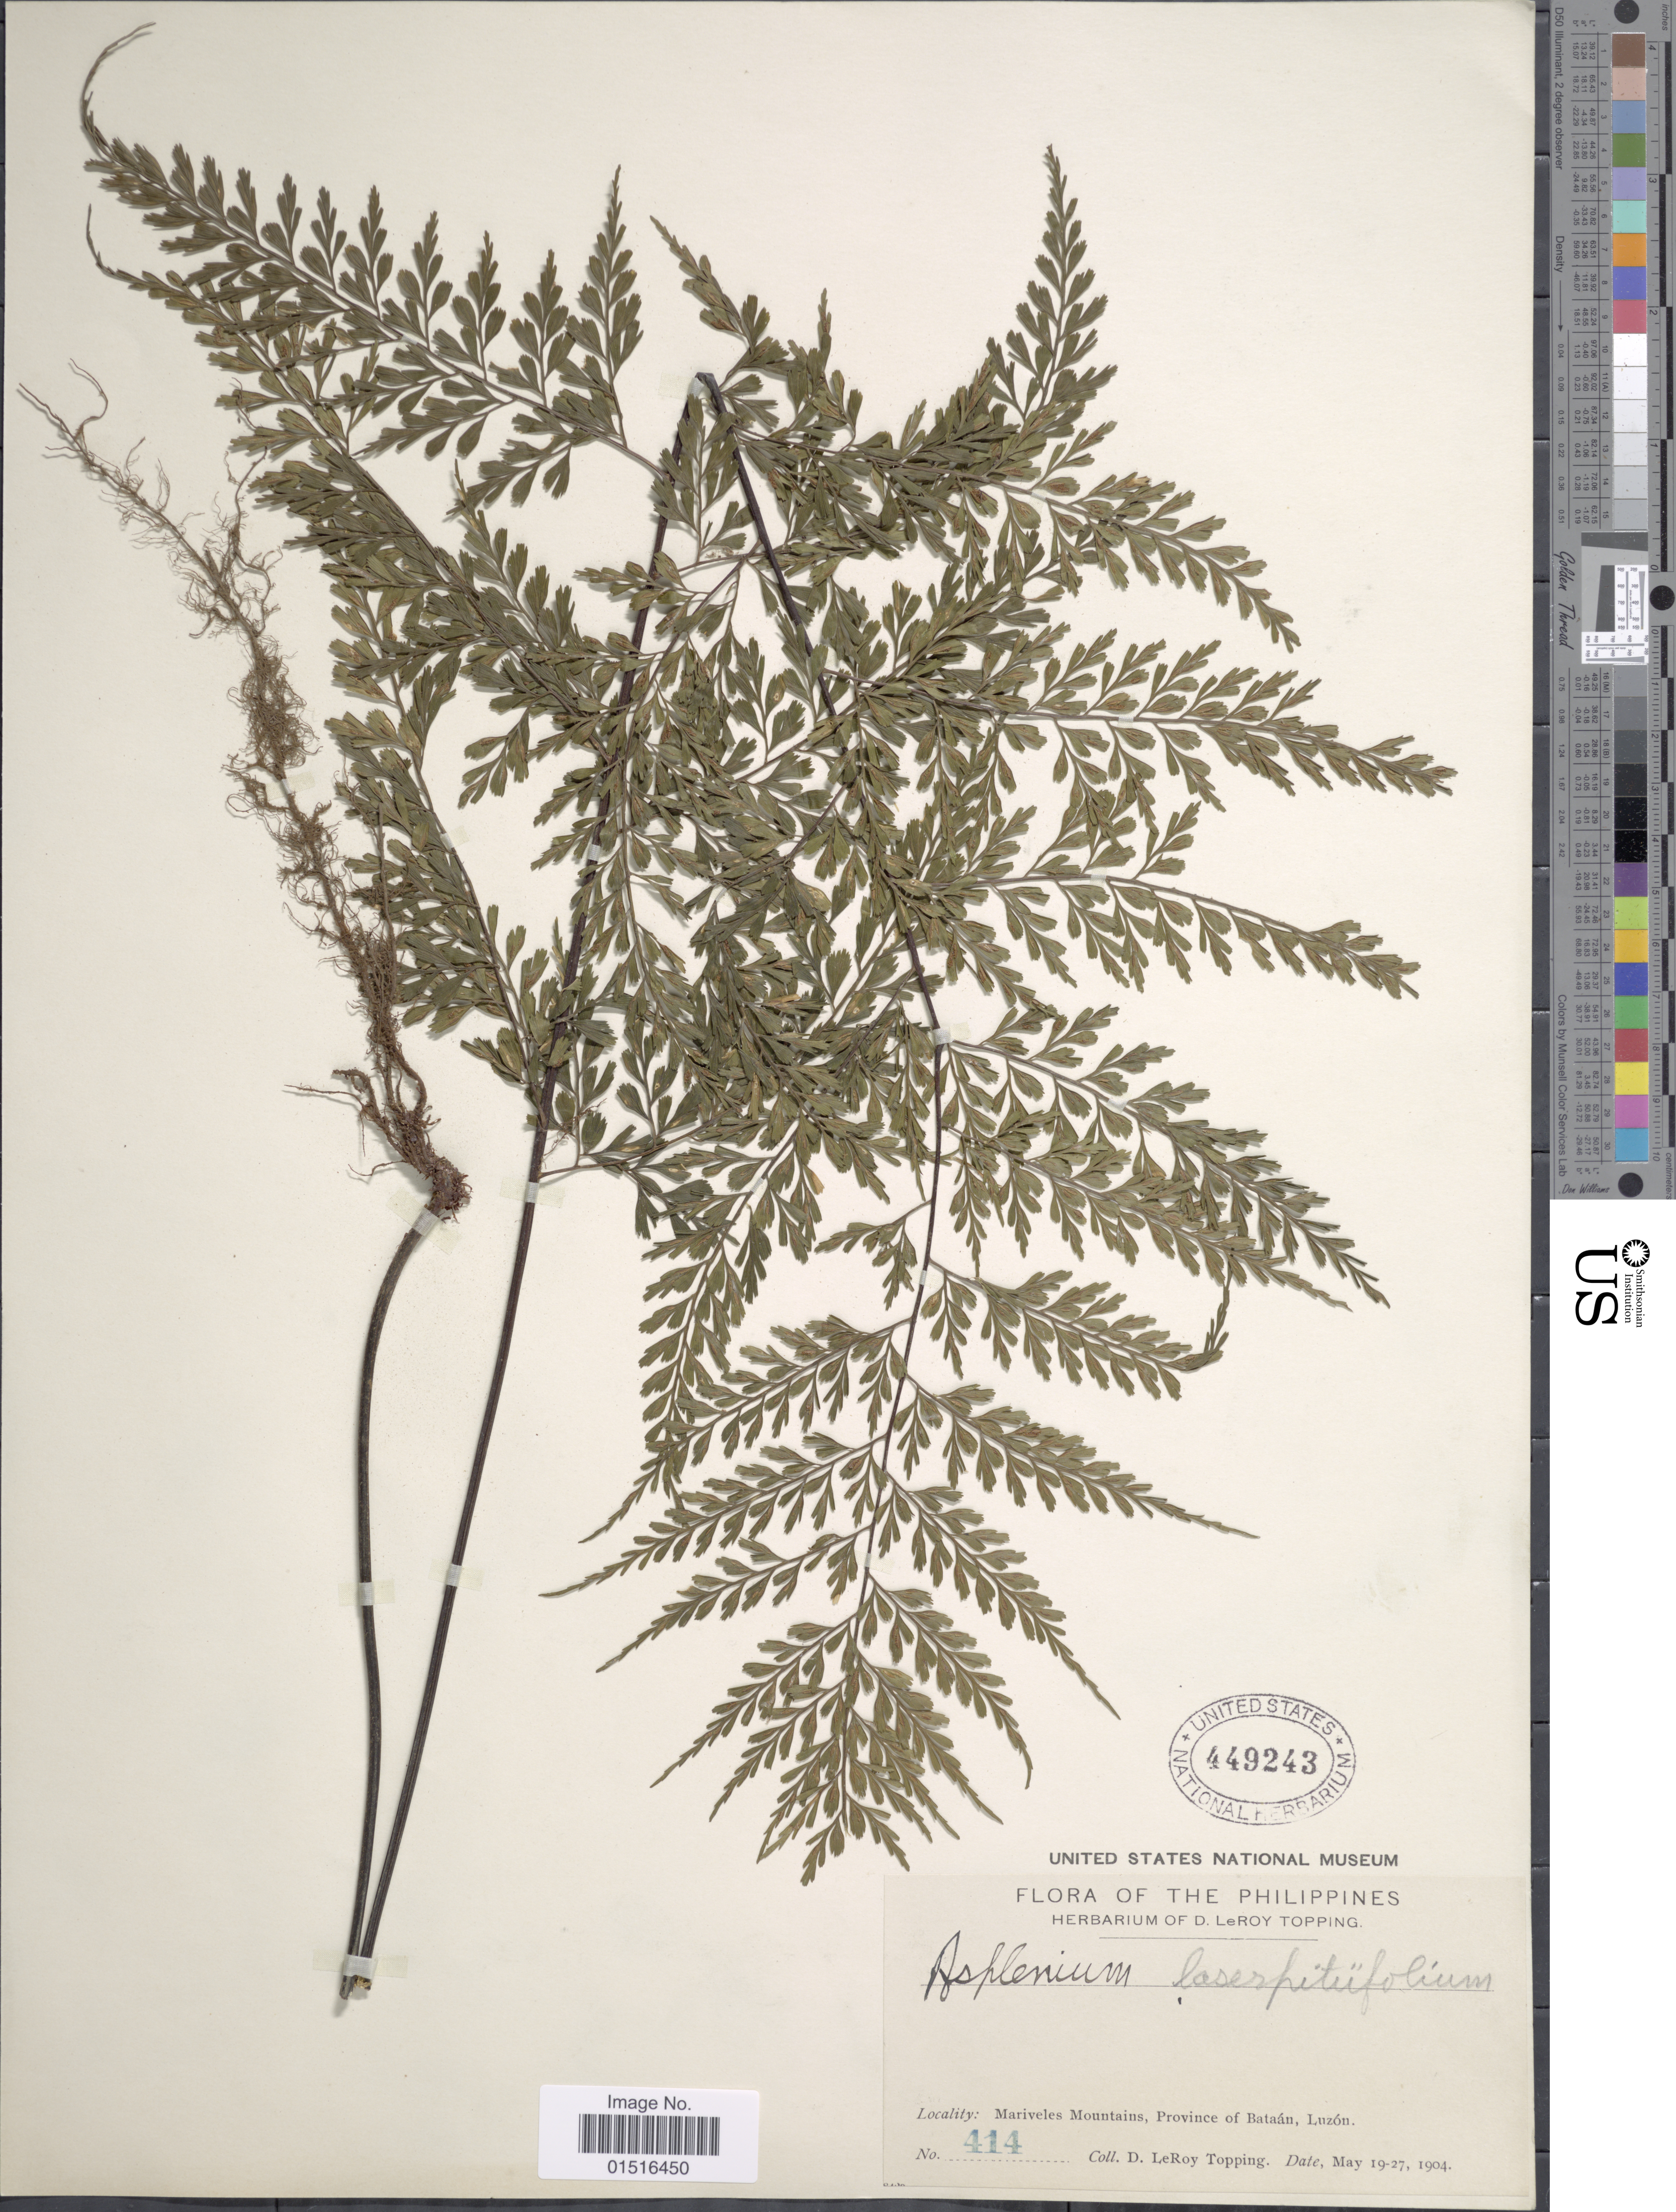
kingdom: Plantae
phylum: Tracheophyta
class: Polypodiopsida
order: Polypodiales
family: Aspleniaceae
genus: Asplenium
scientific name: Asplenium laserpitiifolium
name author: Lam.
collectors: D. L. Topping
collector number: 414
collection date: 1904-05-19/1904-05-27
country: Philippines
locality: Mariveles Mountains, Province of Bataan, Luzon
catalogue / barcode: US 449243